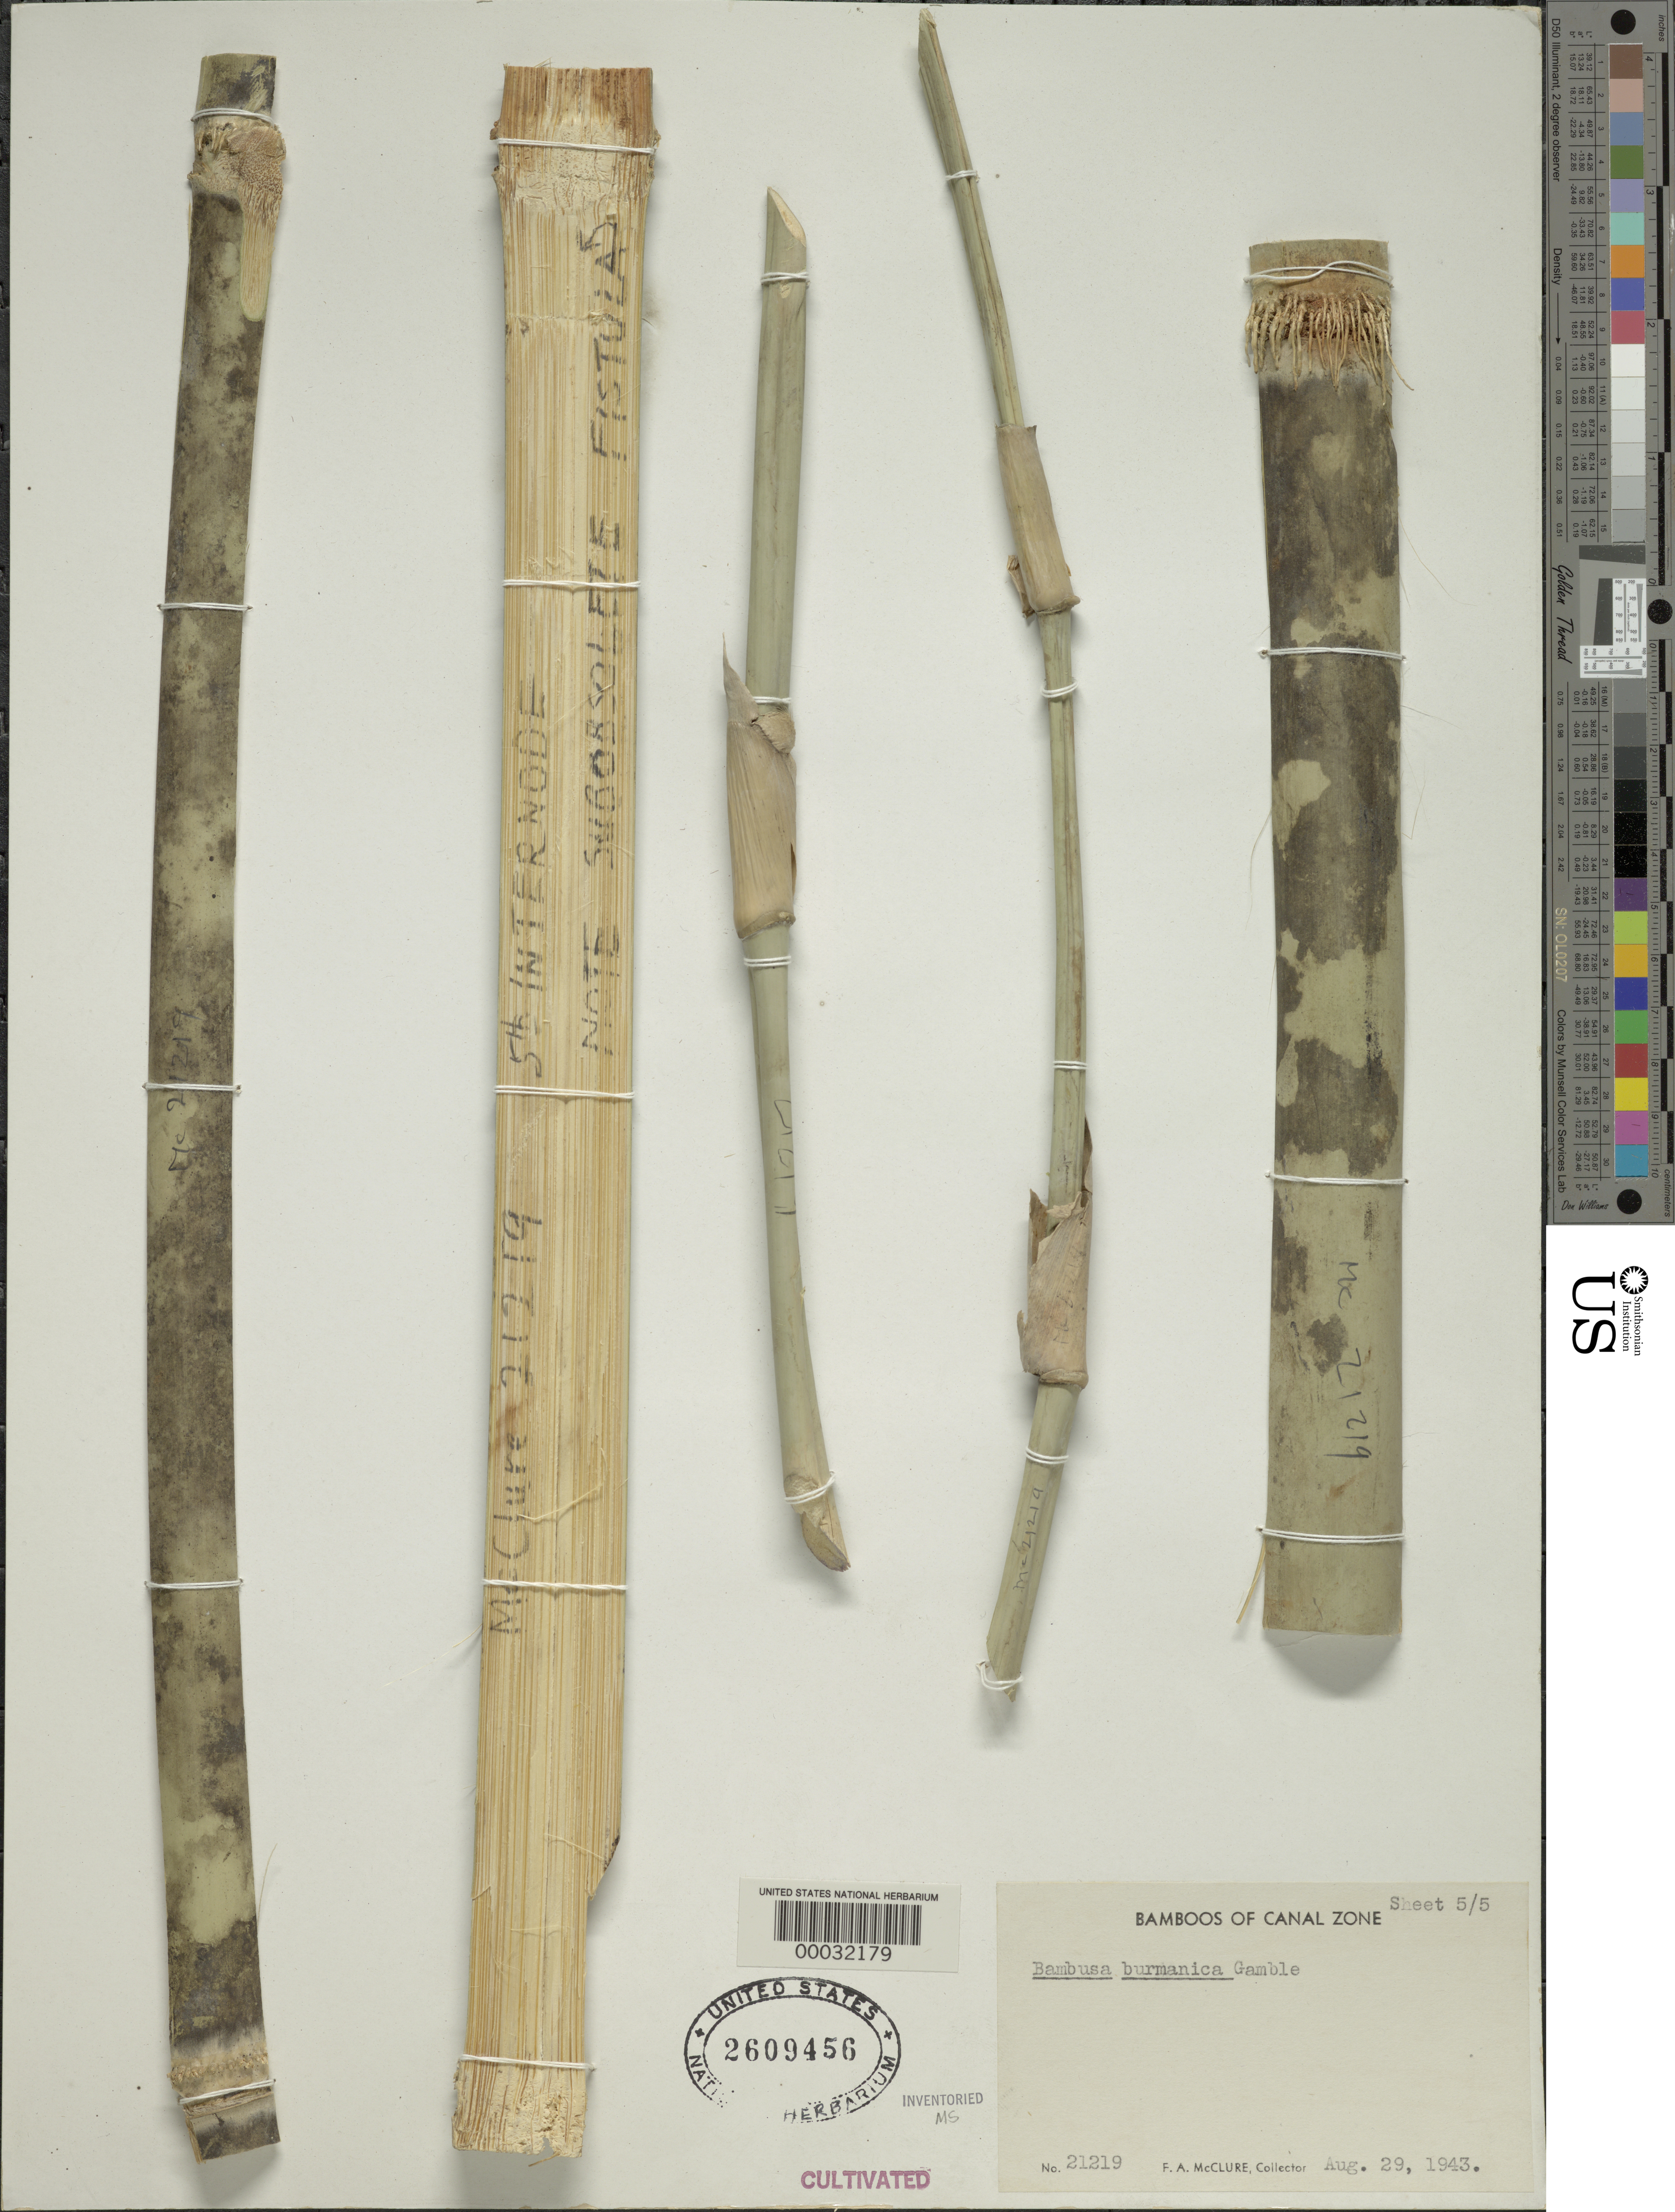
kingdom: Plantae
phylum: Tracheophyta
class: Liliopsida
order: Poales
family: Poaceae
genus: Bambusa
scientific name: Bambusa burmanica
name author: Gamble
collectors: F. A. McClure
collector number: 21219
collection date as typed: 29 Aug 1943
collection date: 1943-08-29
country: Panama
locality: Esperimental Gardens-summit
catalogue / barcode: US 2609456